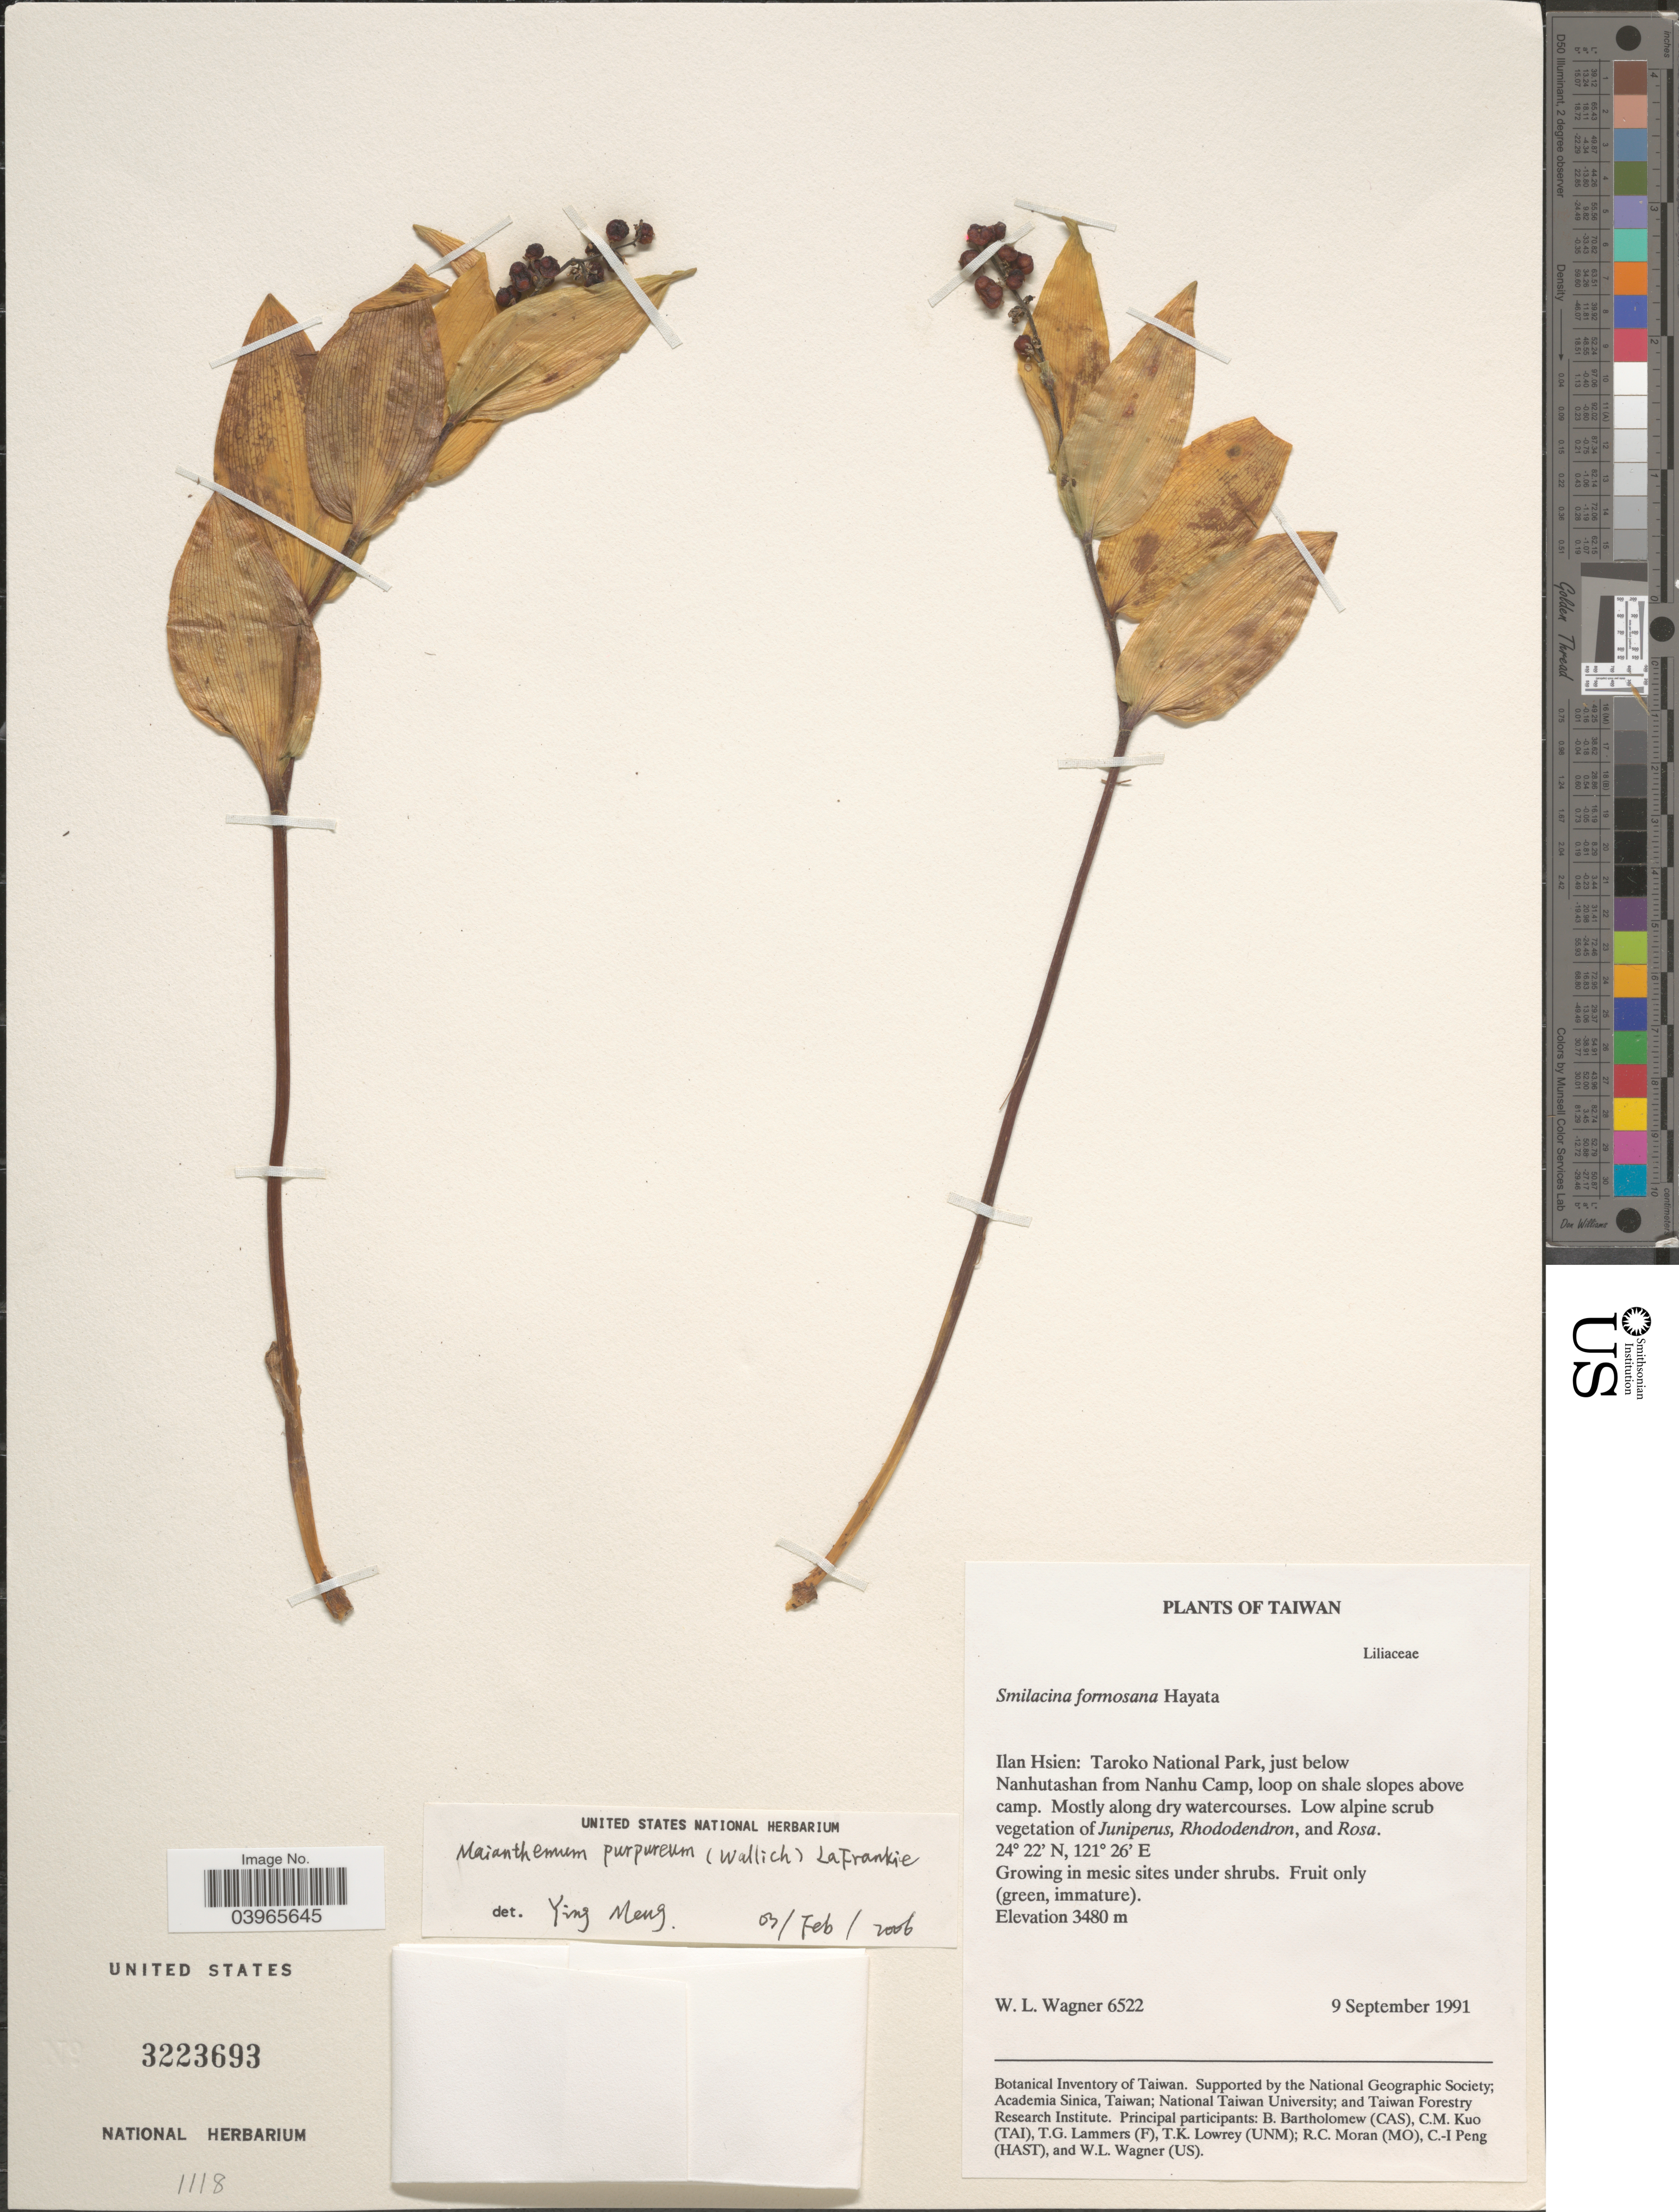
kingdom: Plantae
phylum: Tracheophyta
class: Liliopsida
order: Asparagales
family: Asparagaceae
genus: Maianthemum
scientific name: Maianthemum purpureum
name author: (Wall.) LaFrankie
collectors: W. L. Wagner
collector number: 6522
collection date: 1991-09-09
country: Taiwan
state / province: Ilan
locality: Ilan Hsien: Taroko National Park, just below Nanhutashan from Nanhu Camp, loop on shale slopes above camp.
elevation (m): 3480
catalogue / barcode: US 3223693